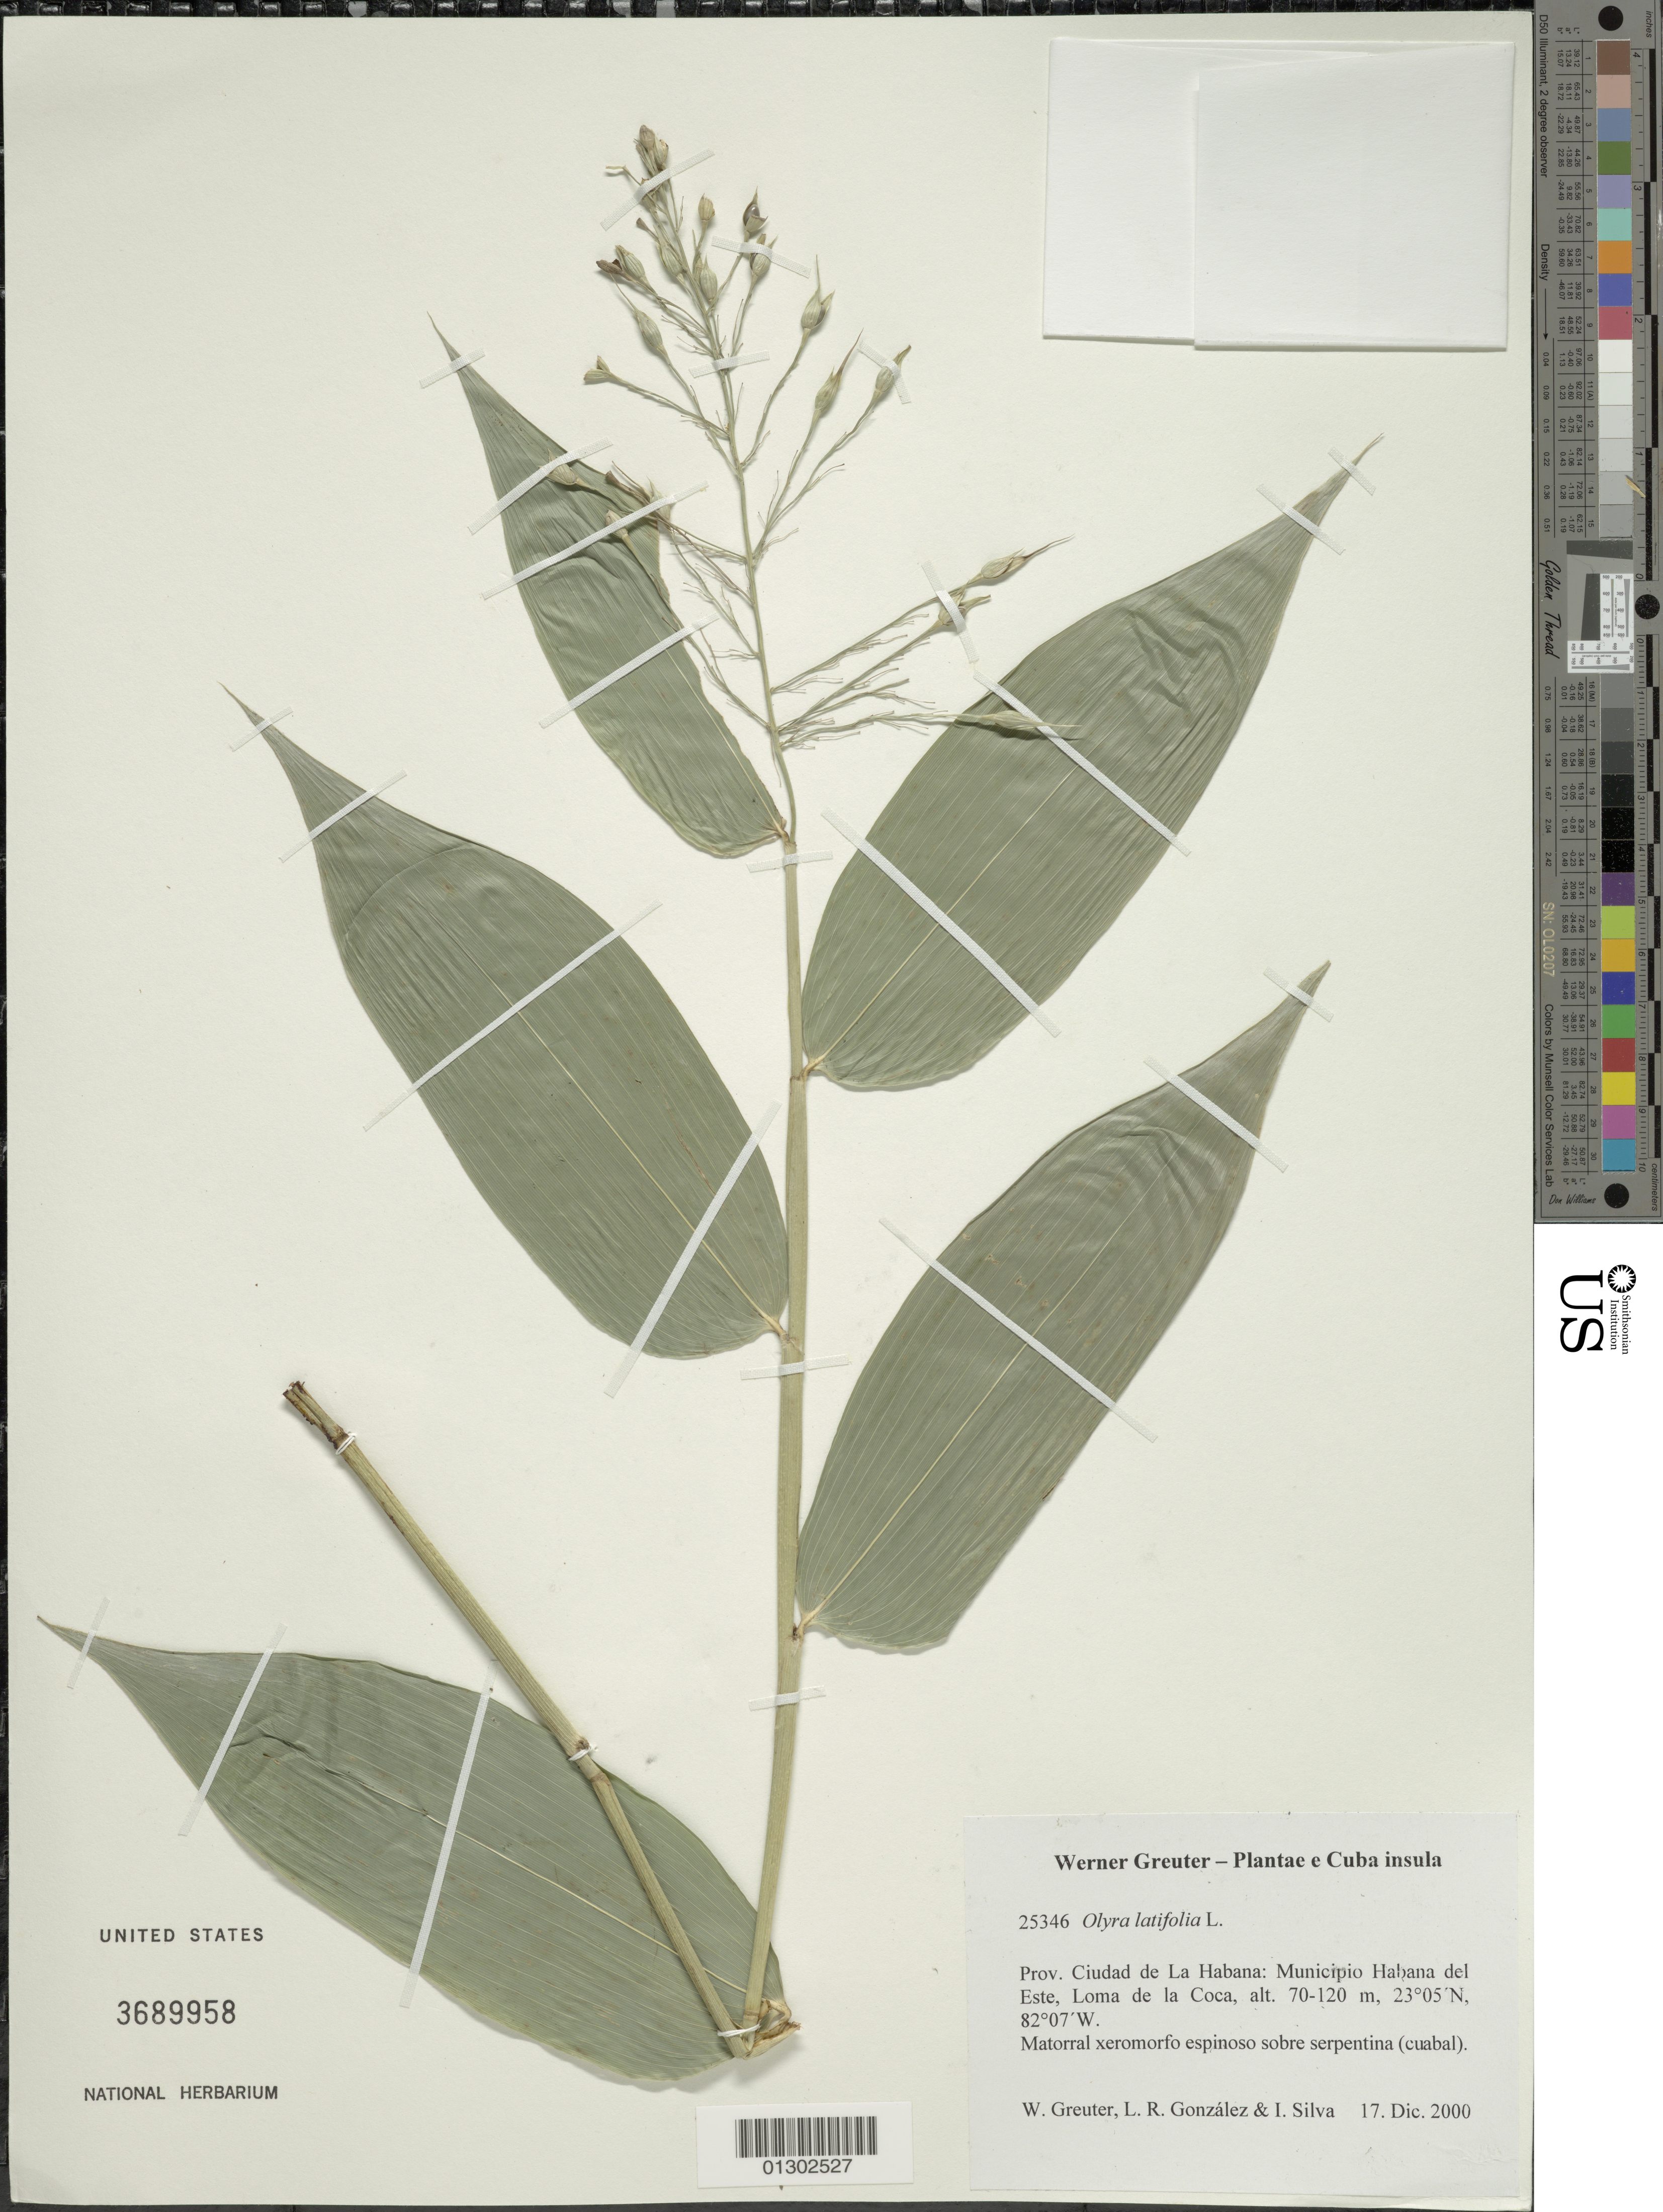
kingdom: Plantae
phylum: Tracheophyta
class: Liliopsida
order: Poales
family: Poaceae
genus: Olyra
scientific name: Olyra latifolia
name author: L.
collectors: W. R. Greuter, L. Gonzalez & I. Silva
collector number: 25346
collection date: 2000-12-17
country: Cuba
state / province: La Habana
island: Cuba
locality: Municipio Habana del Este, Loma de la Coca.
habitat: Matorral xeromorfo espinoso sobre serpentina (Cuabal).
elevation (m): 70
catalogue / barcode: US 3689958